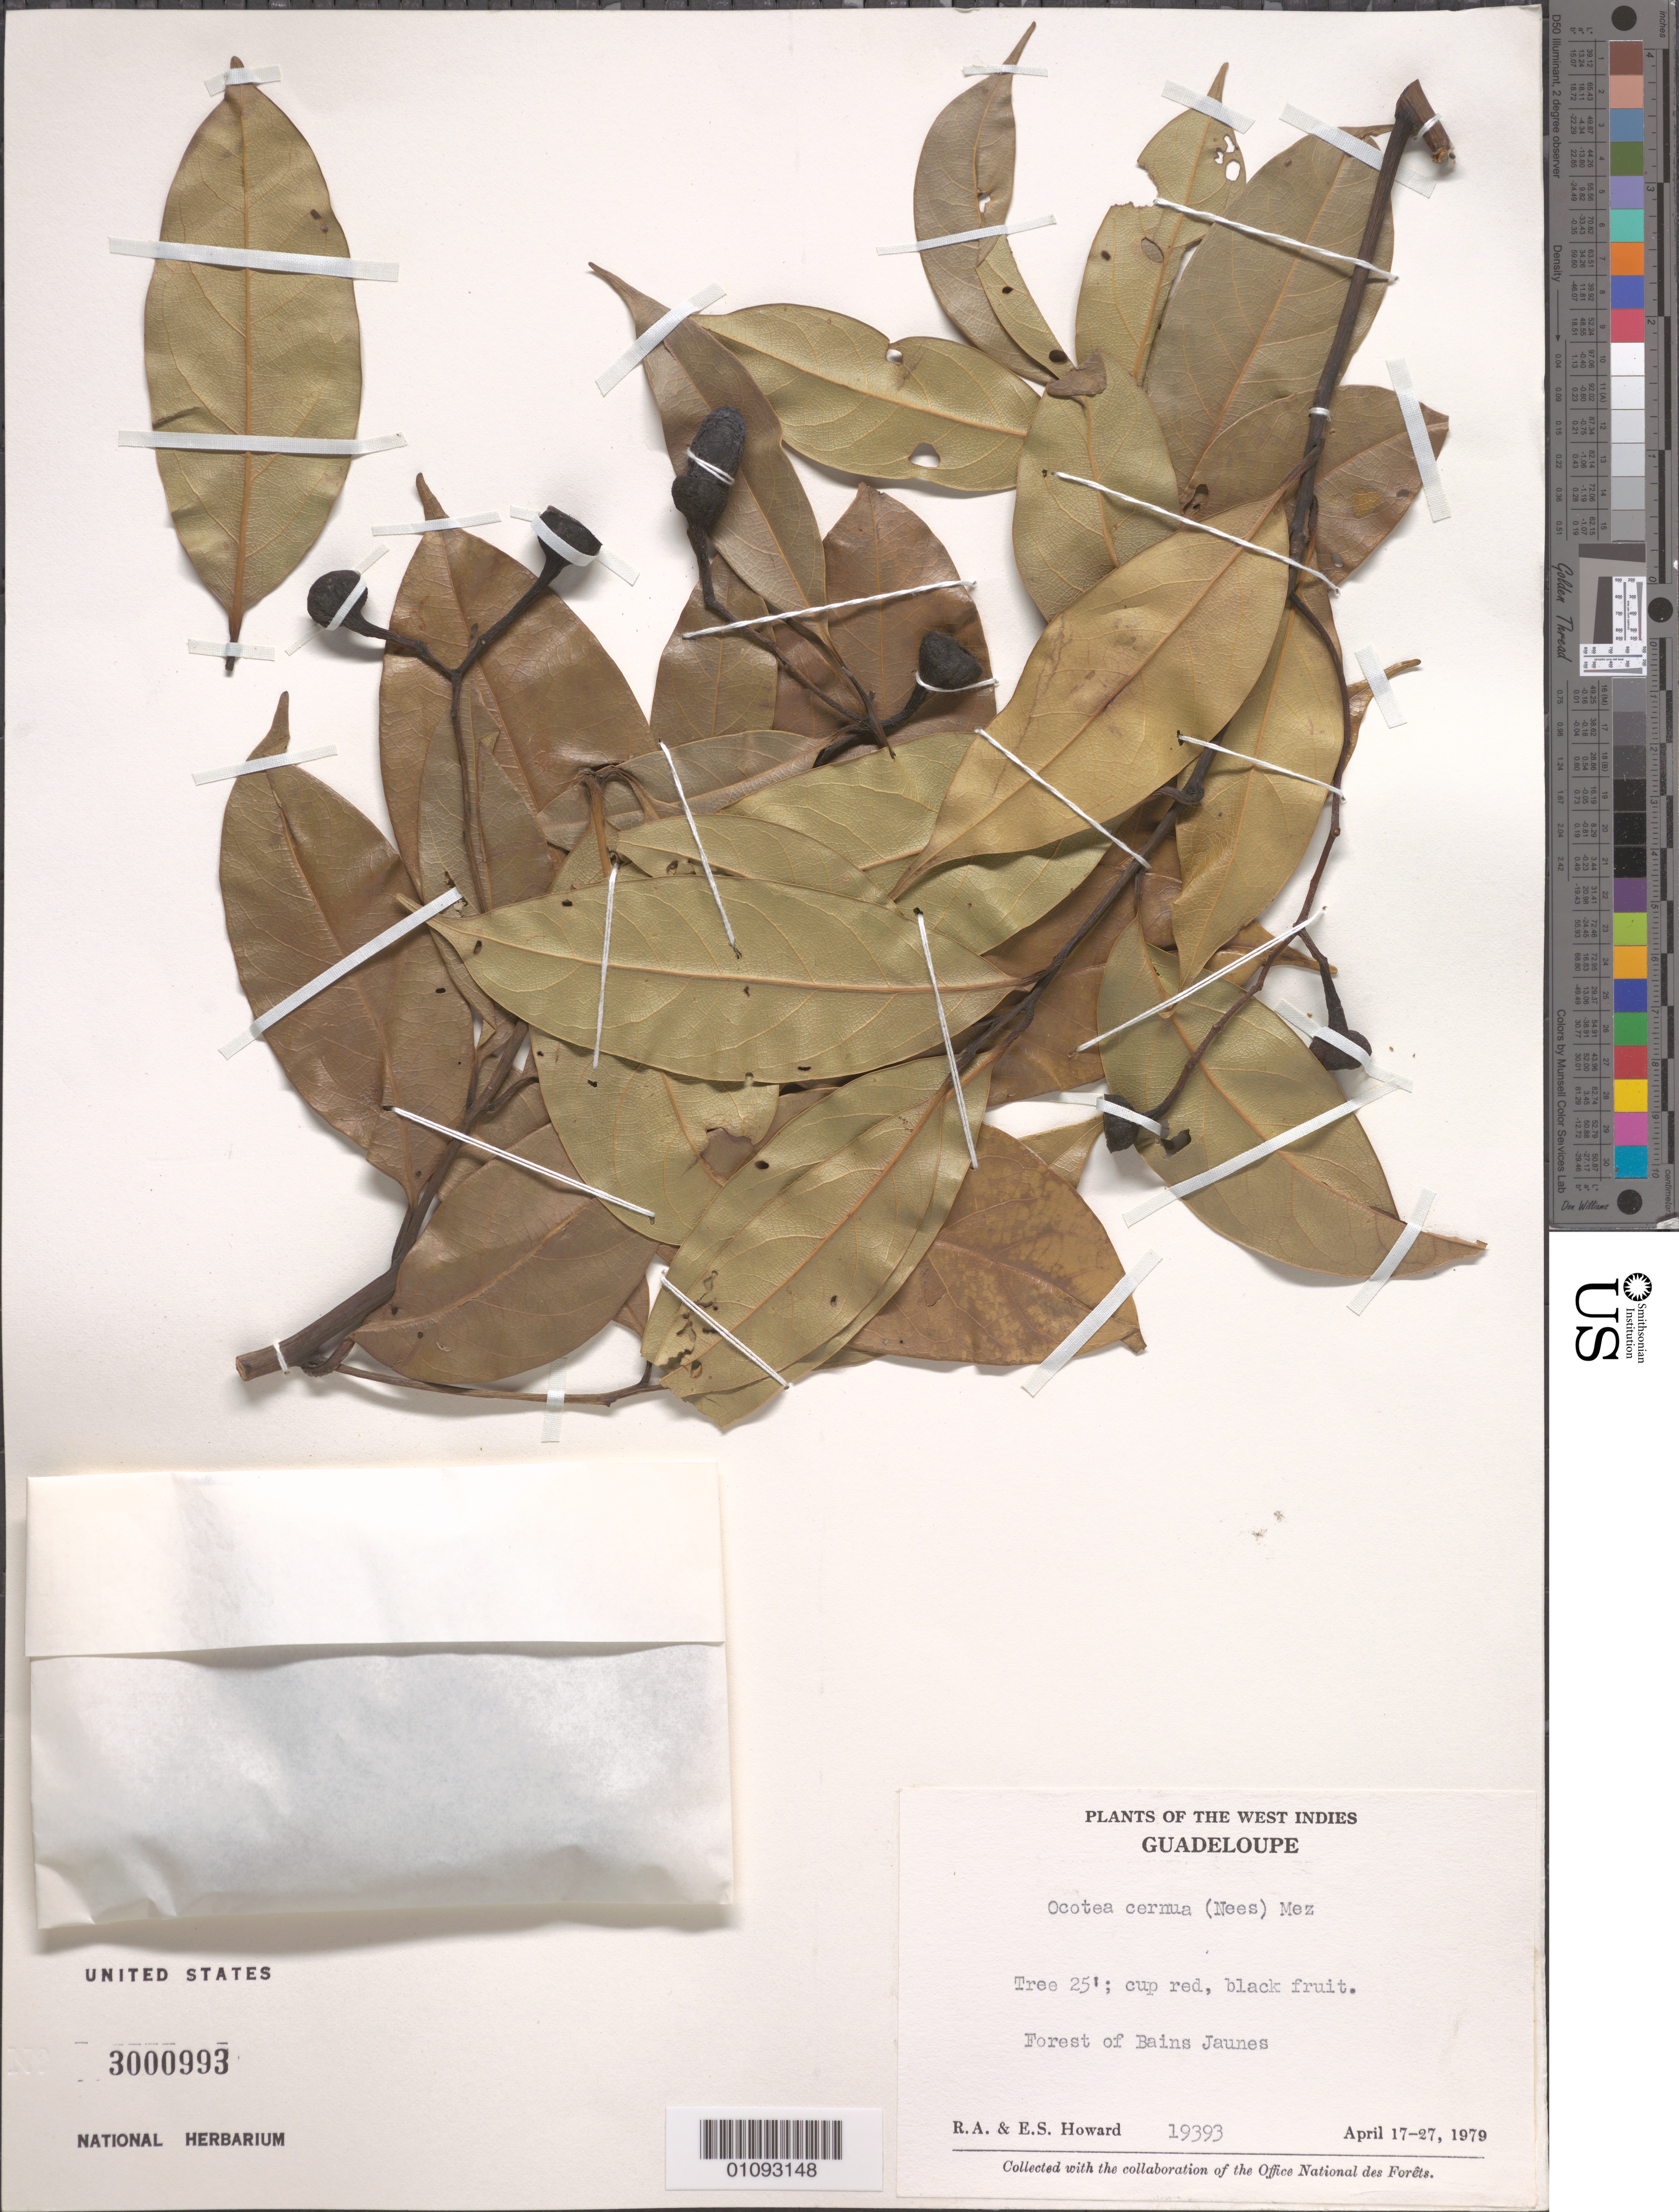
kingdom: Plantae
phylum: Tracheophyta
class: Magnoliopsida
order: Laurales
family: Lauraceae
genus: Ocotea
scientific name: Ocotea cernua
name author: (Nees) Mez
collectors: R. A. Howard & E. S. Howard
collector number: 19393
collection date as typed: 17 Apr 1979 to 27 Apr 1979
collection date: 1979-04-17/1979-04-27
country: Guadeloupe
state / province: St. Claude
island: Basse Terre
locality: Bains Jaunes.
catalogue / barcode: US 3000993